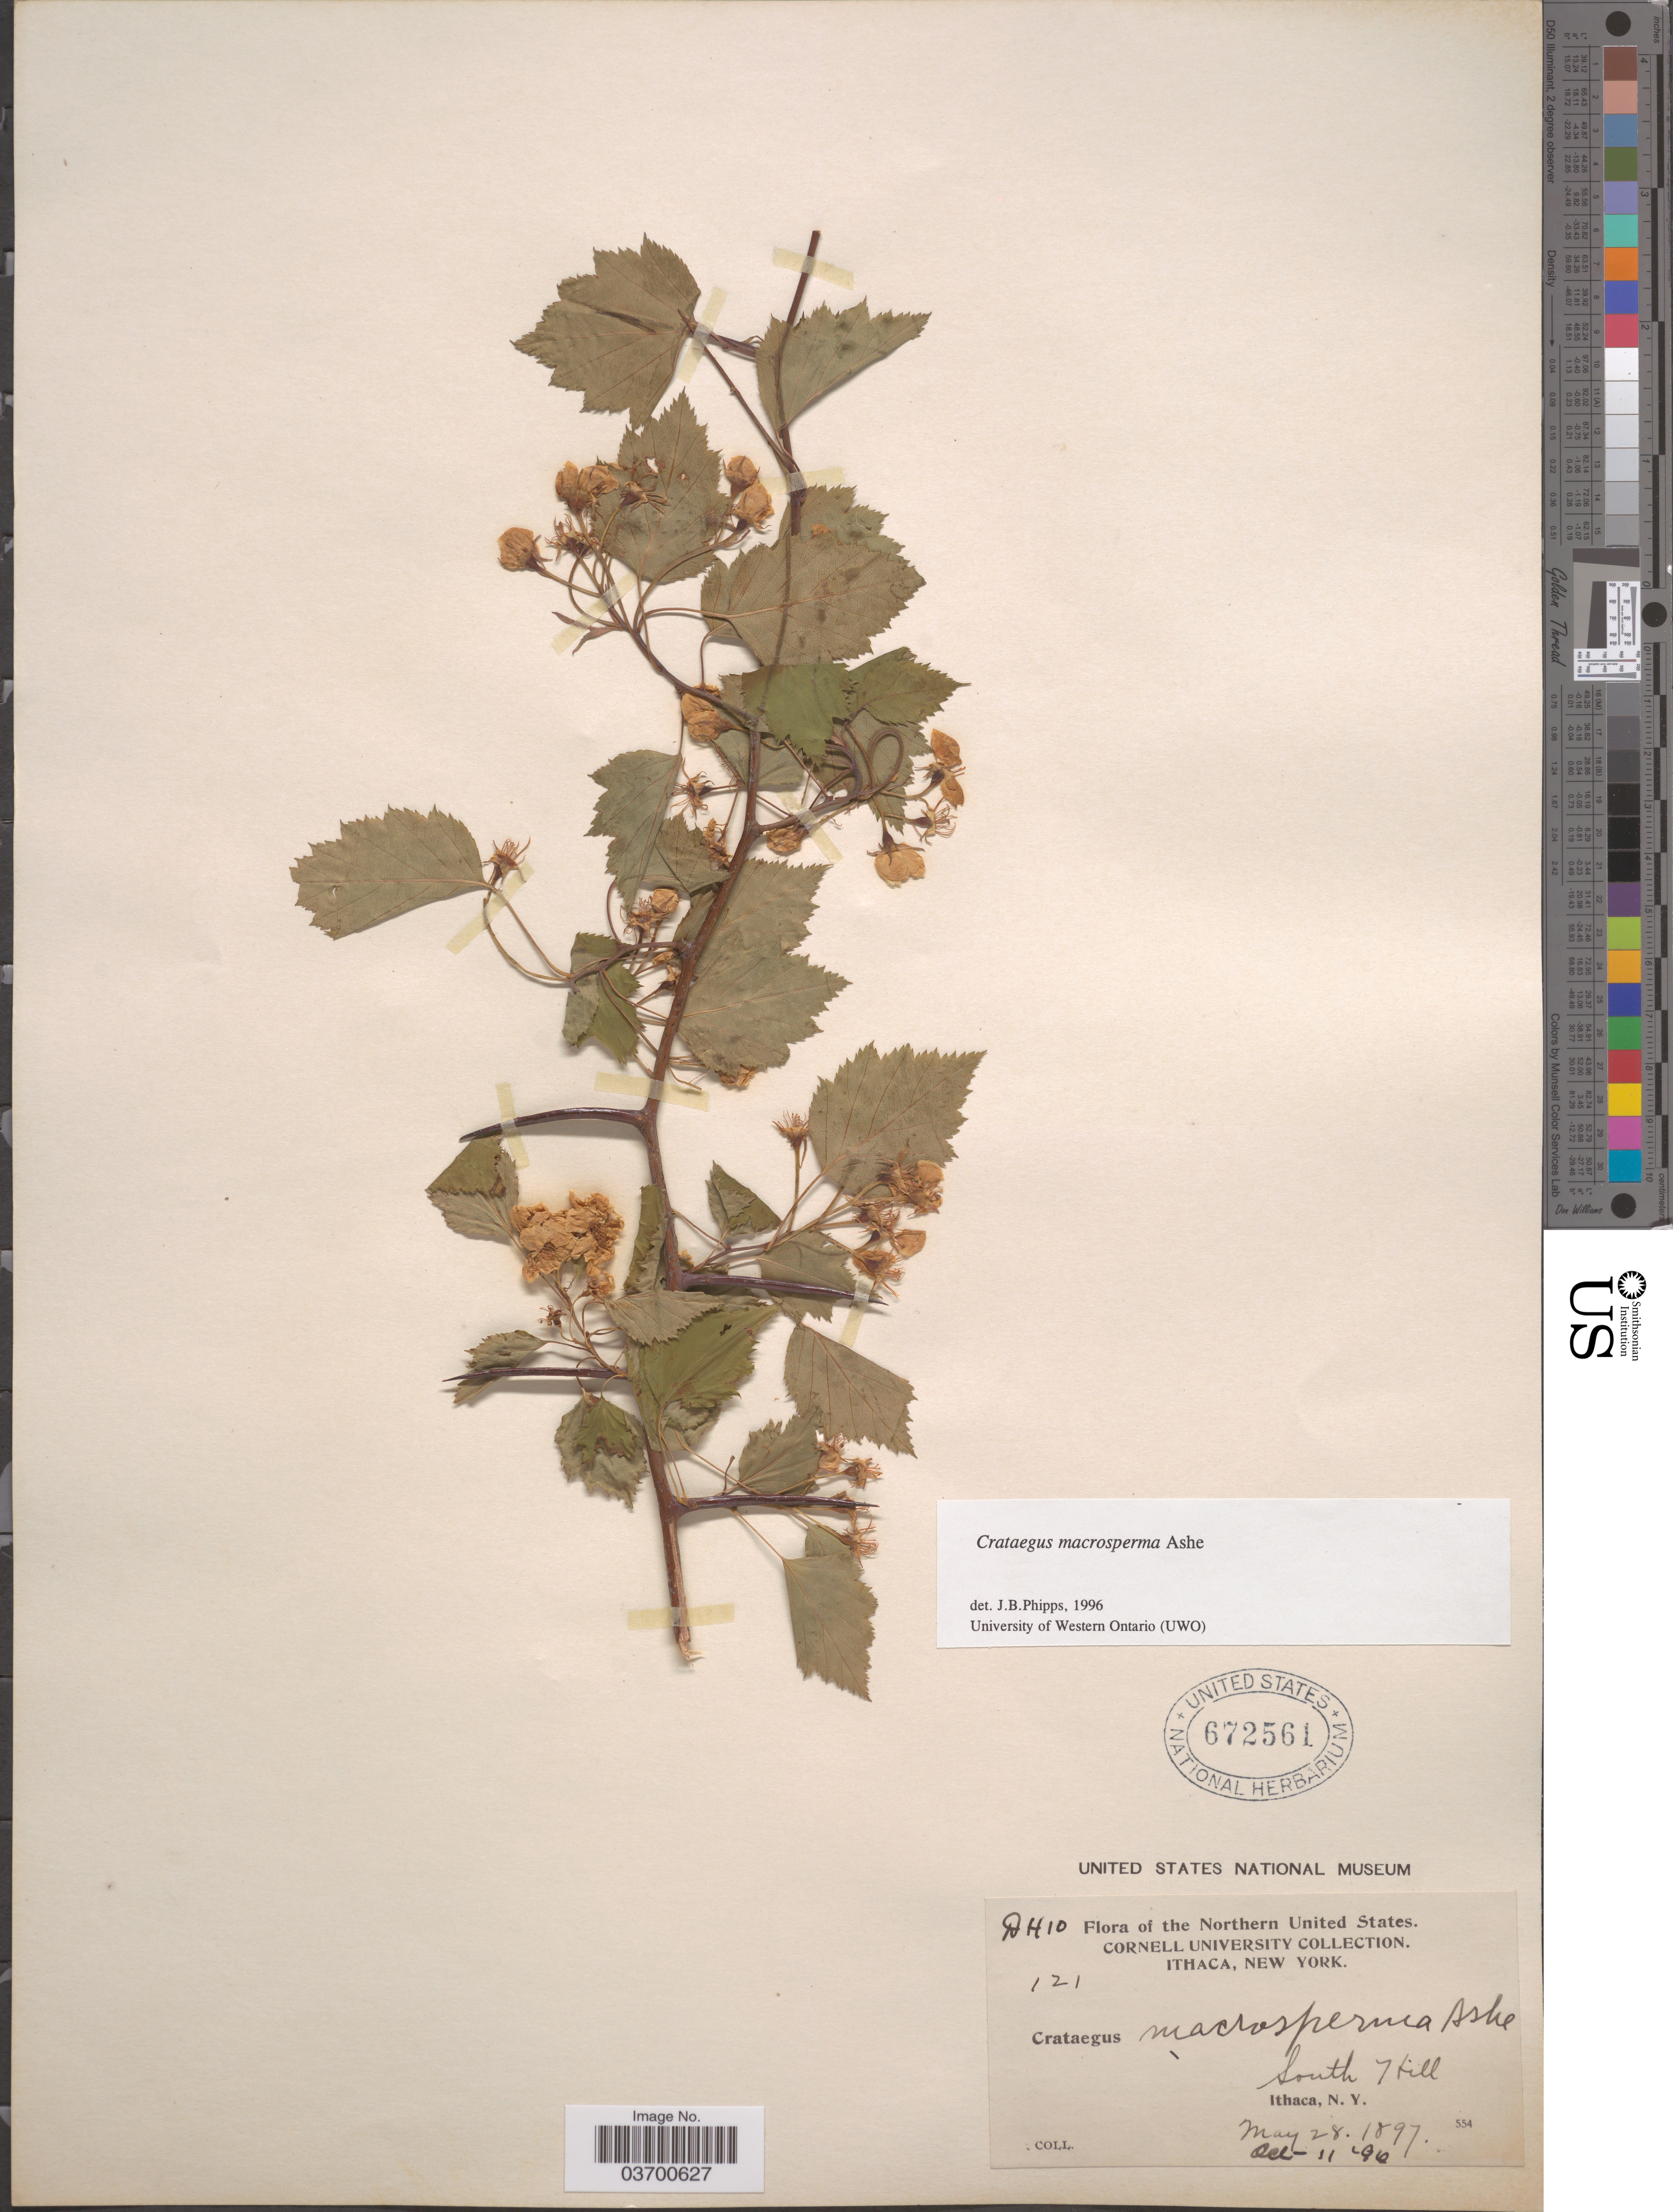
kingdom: Plantae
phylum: Tracheophyta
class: Magnoliopsida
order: Rosales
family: Rosaceae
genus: Crataegus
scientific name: Crataegus macrosperma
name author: Ashe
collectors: Cornell University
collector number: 121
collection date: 1897-05-28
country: United States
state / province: New York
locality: Northern United States. South Hill. Ithaca.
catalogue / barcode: US 672561